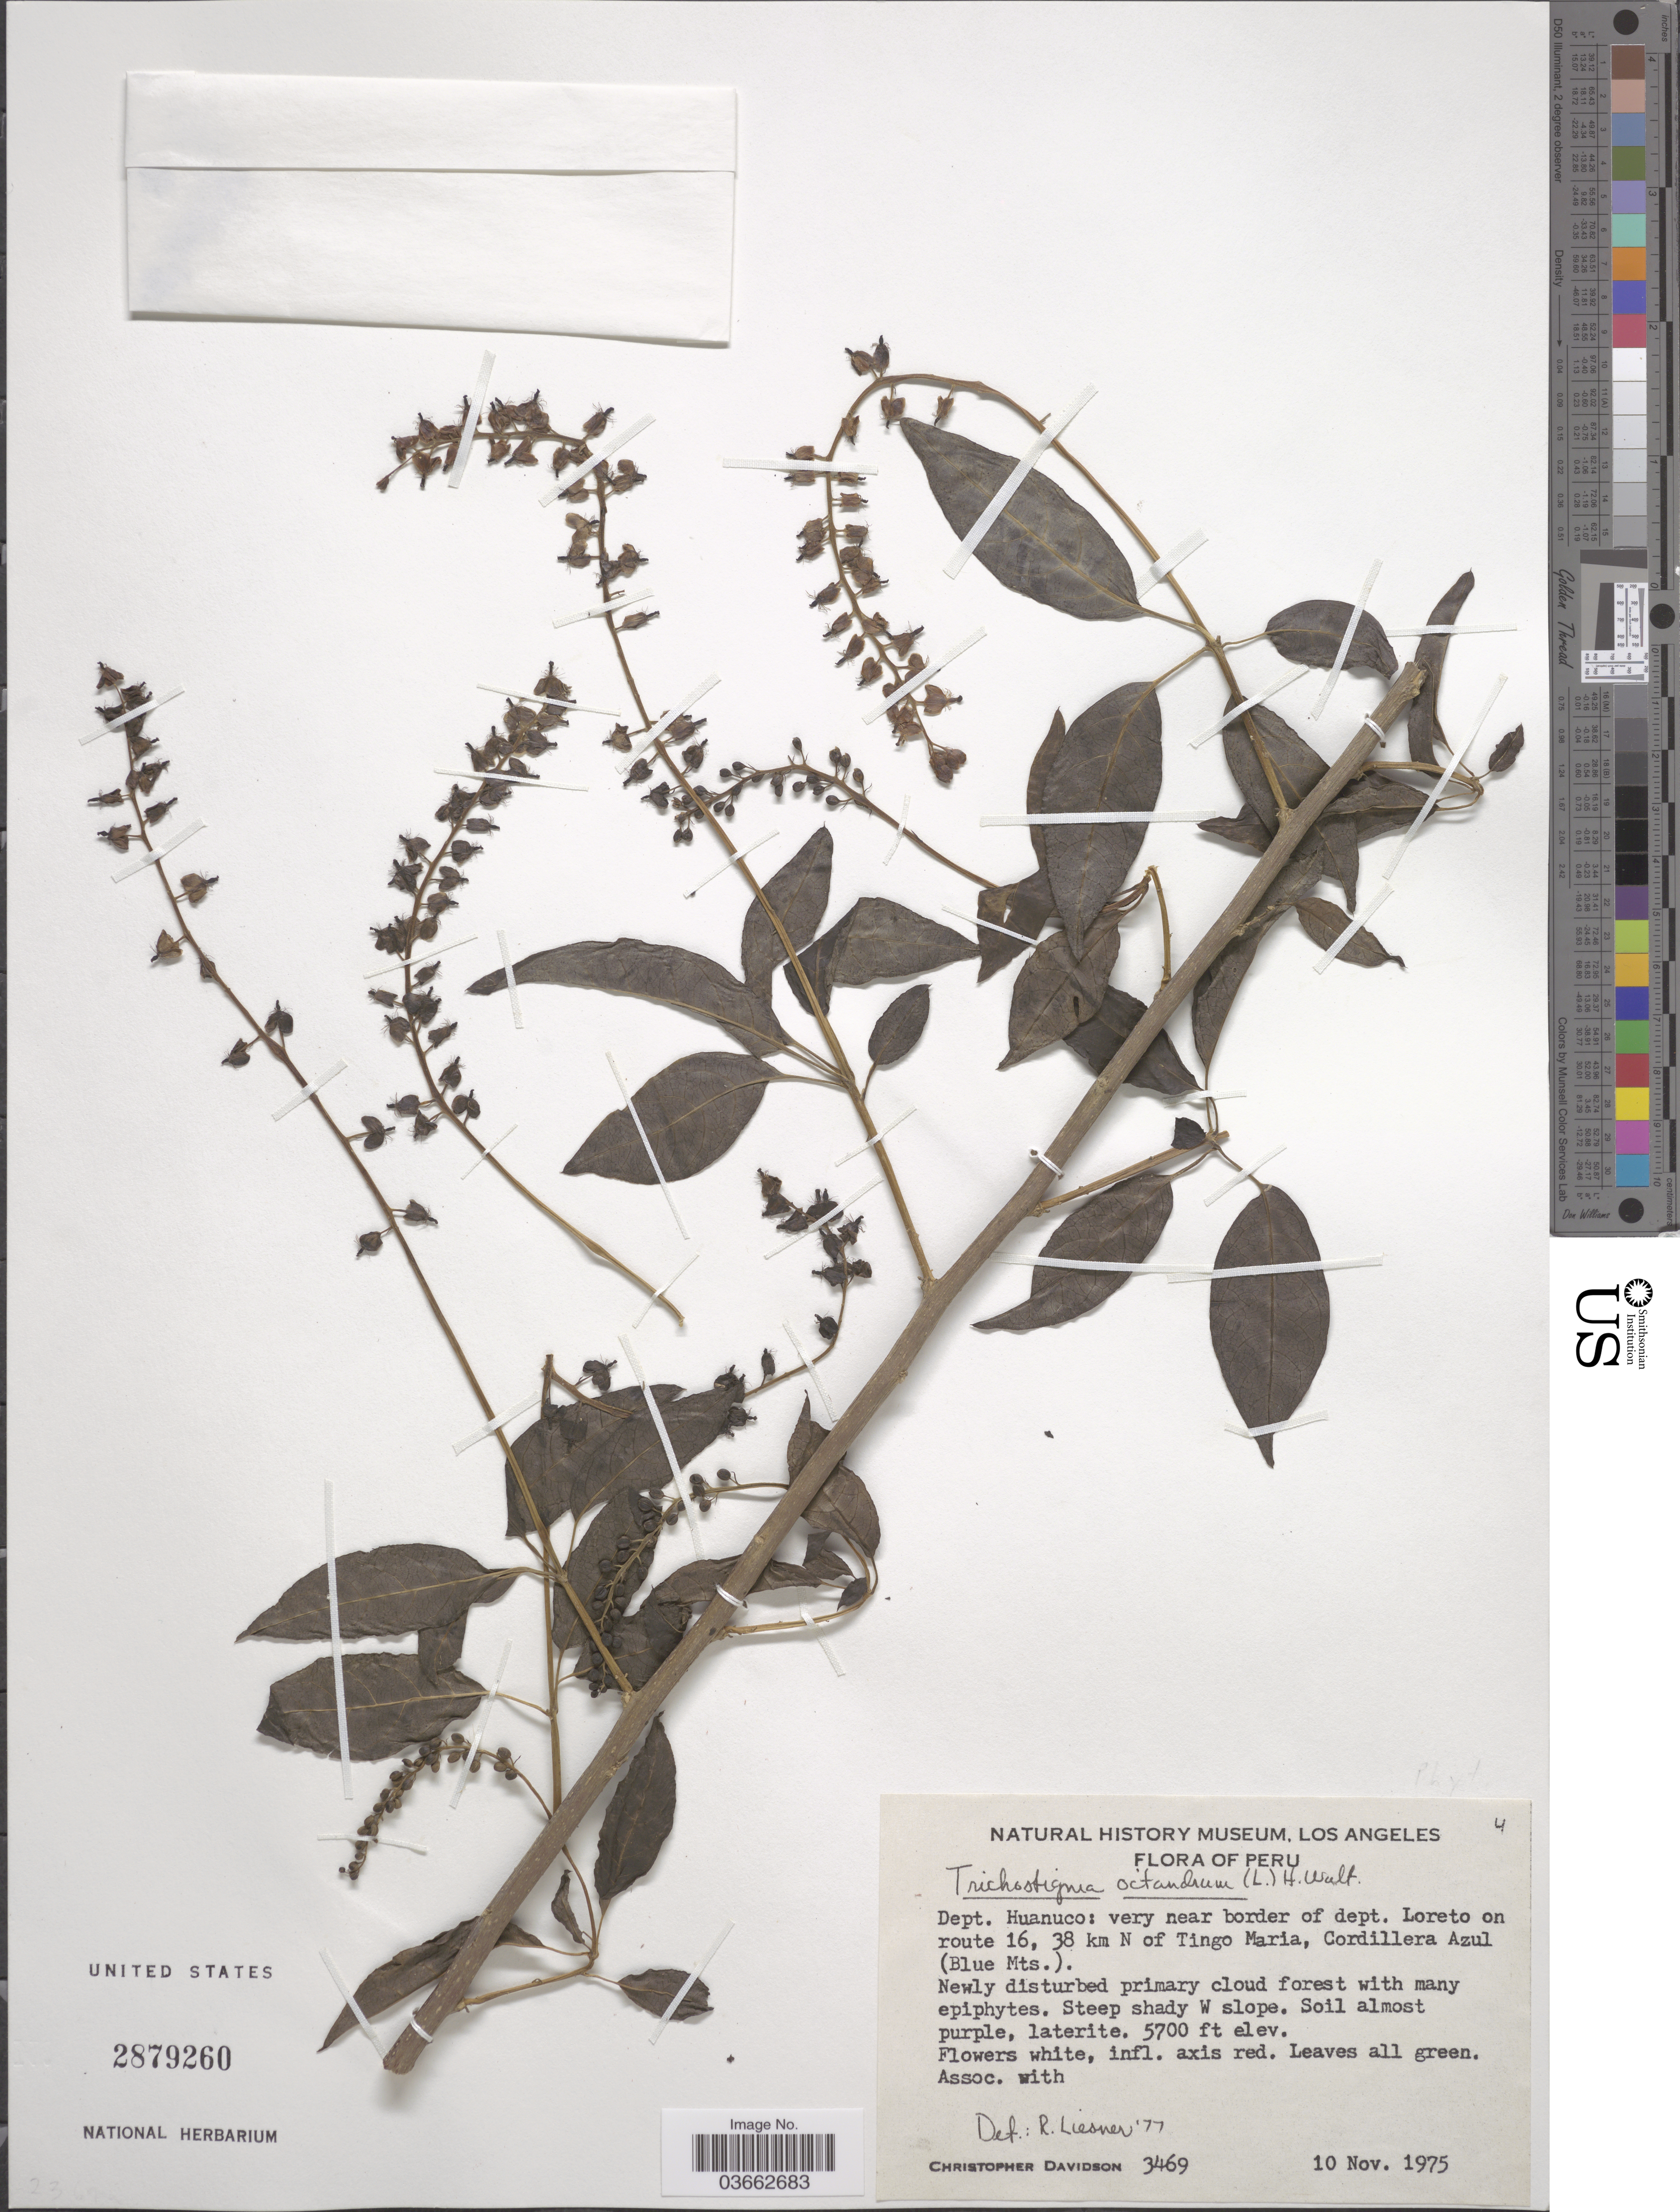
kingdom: Plantae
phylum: Tracheophyta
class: Magnoliopsida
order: Caryophyllales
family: Phytolaccaceae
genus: Trichostigma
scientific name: Trichostigma octandrum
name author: (L.) H. Walter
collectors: C. Davidson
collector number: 3469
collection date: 1975-11-10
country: Peru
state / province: Huánuco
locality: Dept. Huanuco: very near border of dept. Loreto on route 16, 38 km N of Tingo Maria, Cordillera Azul (Blue Mts.).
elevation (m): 1737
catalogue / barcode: US 2879260